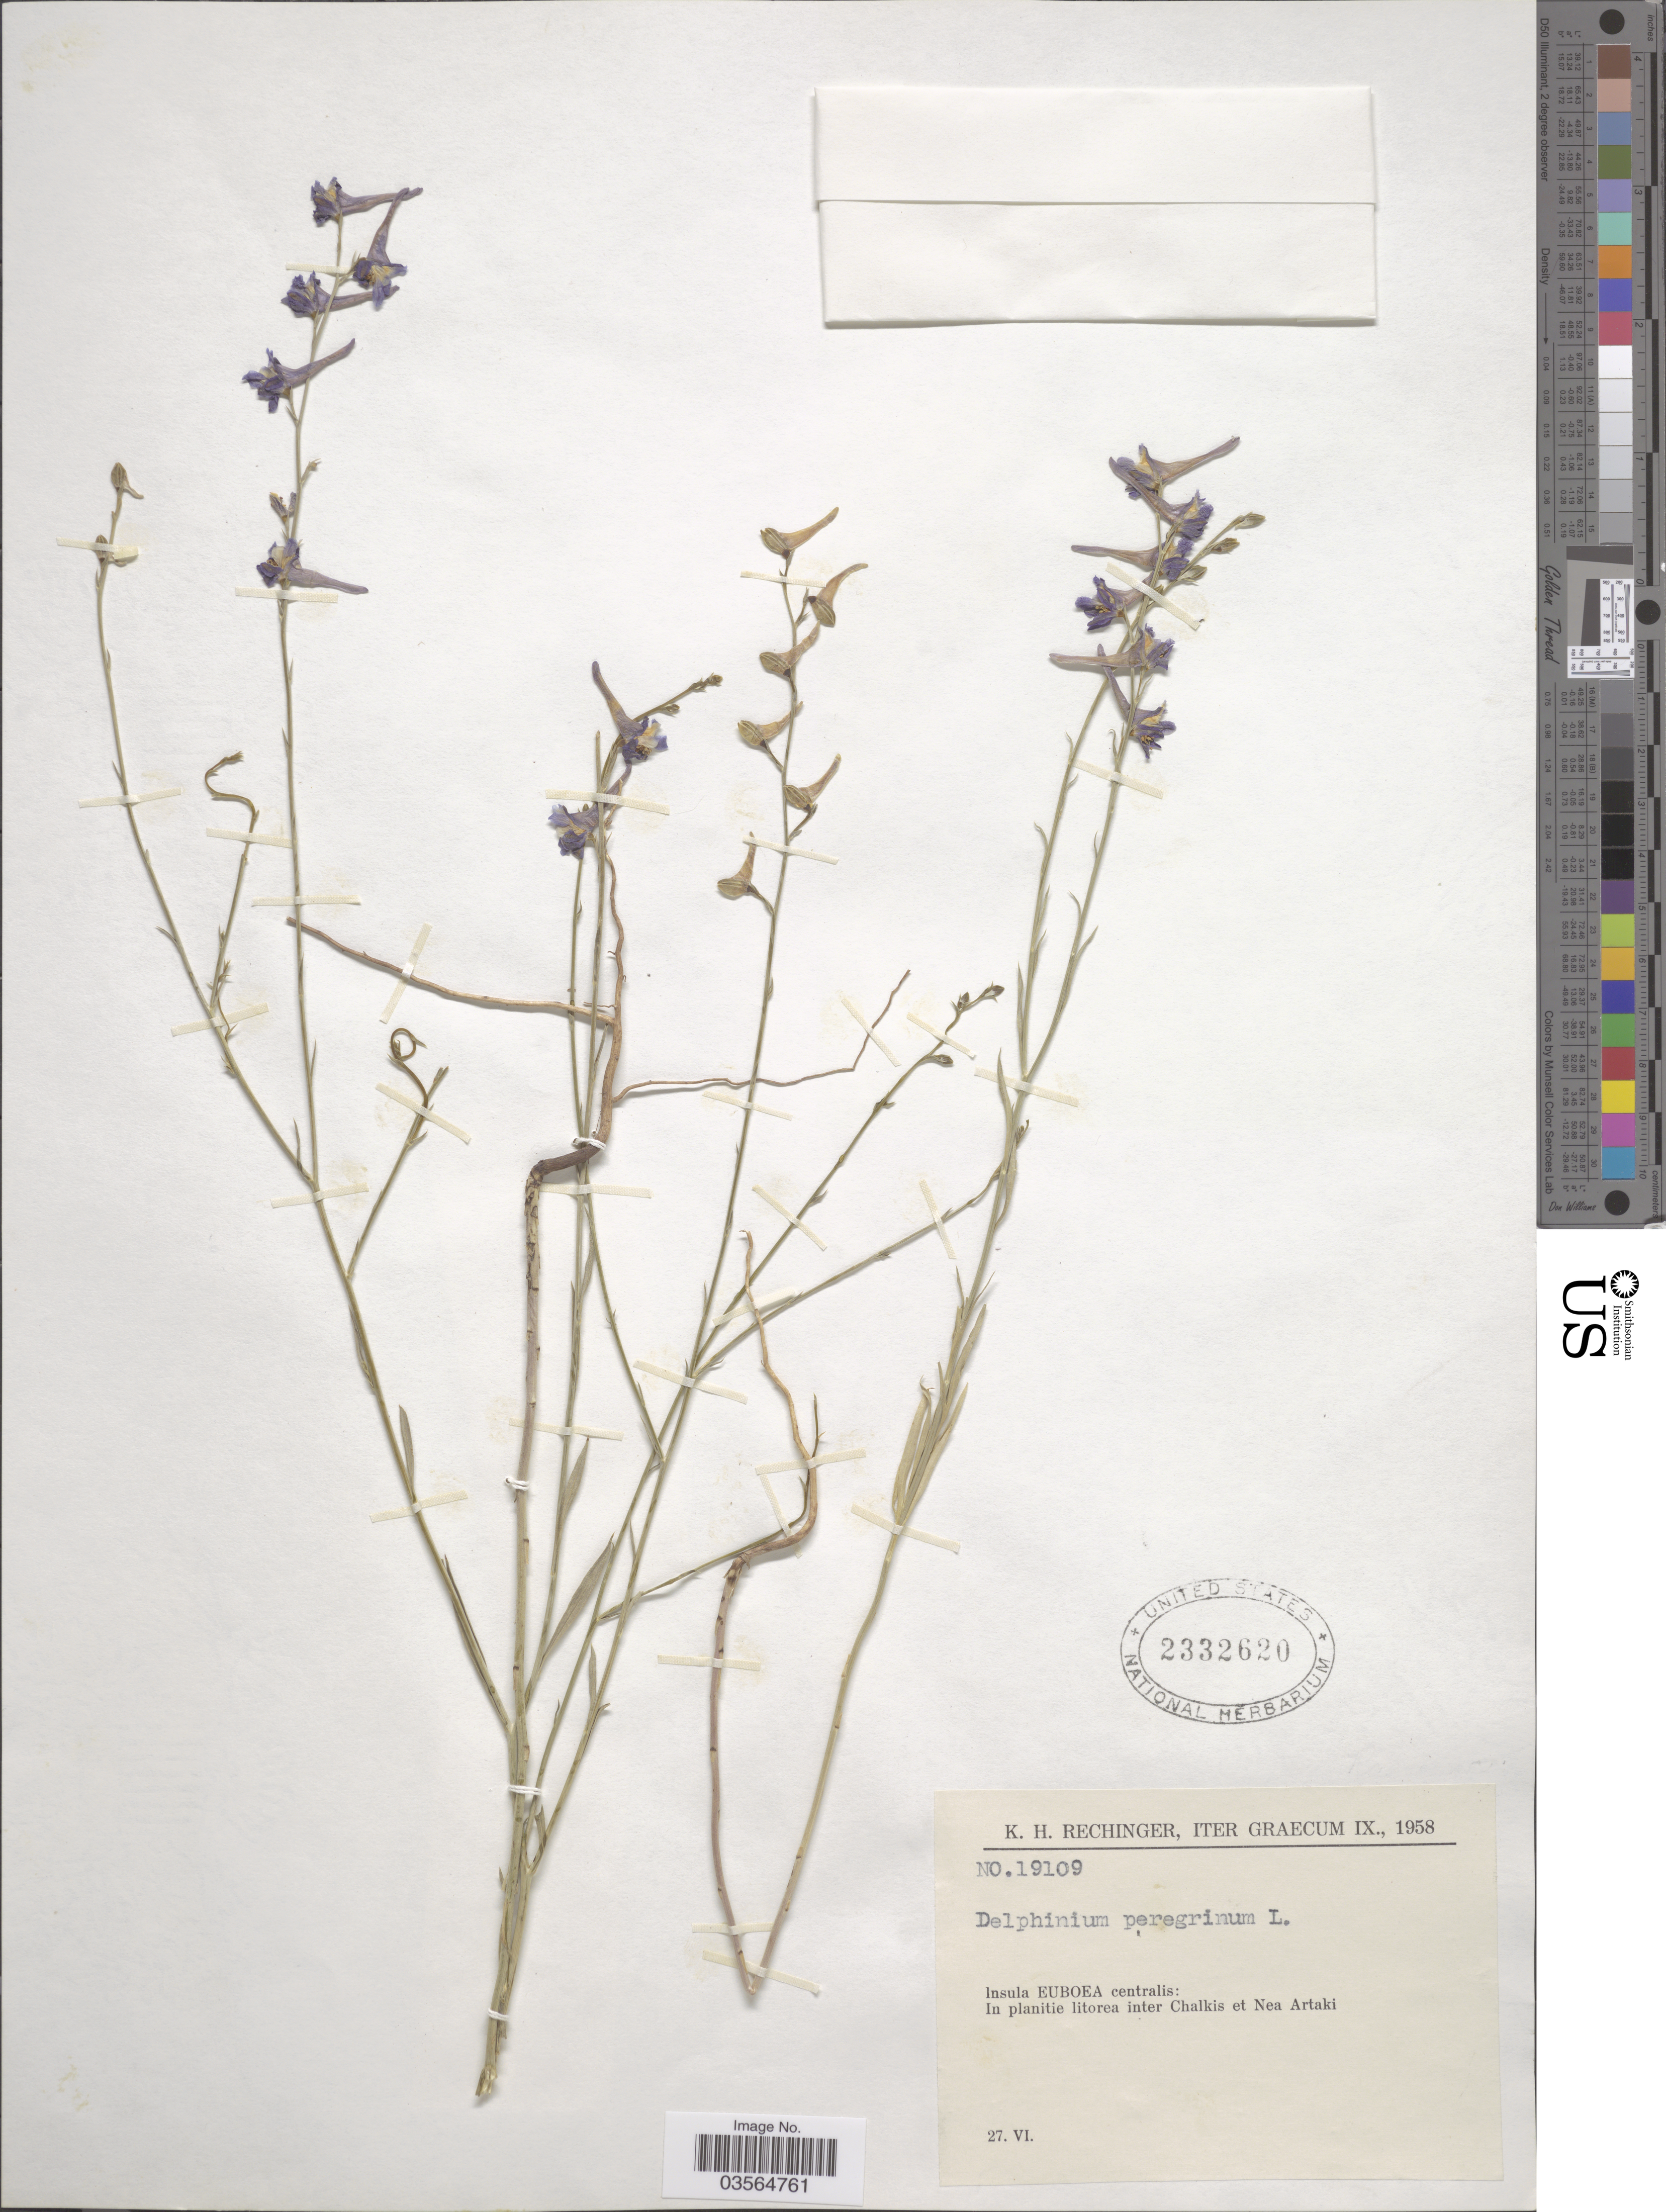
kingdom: Plantae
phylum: Tracheophyta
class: Magnoliopsida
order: Ranunculales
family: Ranunculaceae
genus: Delphinium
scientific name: Delphinium peregrinum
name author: L.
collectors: K. H. Rechinger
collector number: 19109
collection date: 1958-06-27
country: Greece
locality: Iter Graecum. Insula Euboea centralis: In planitie litorea inter Chalkis et Nea Artaki.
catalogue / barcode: US 2332620